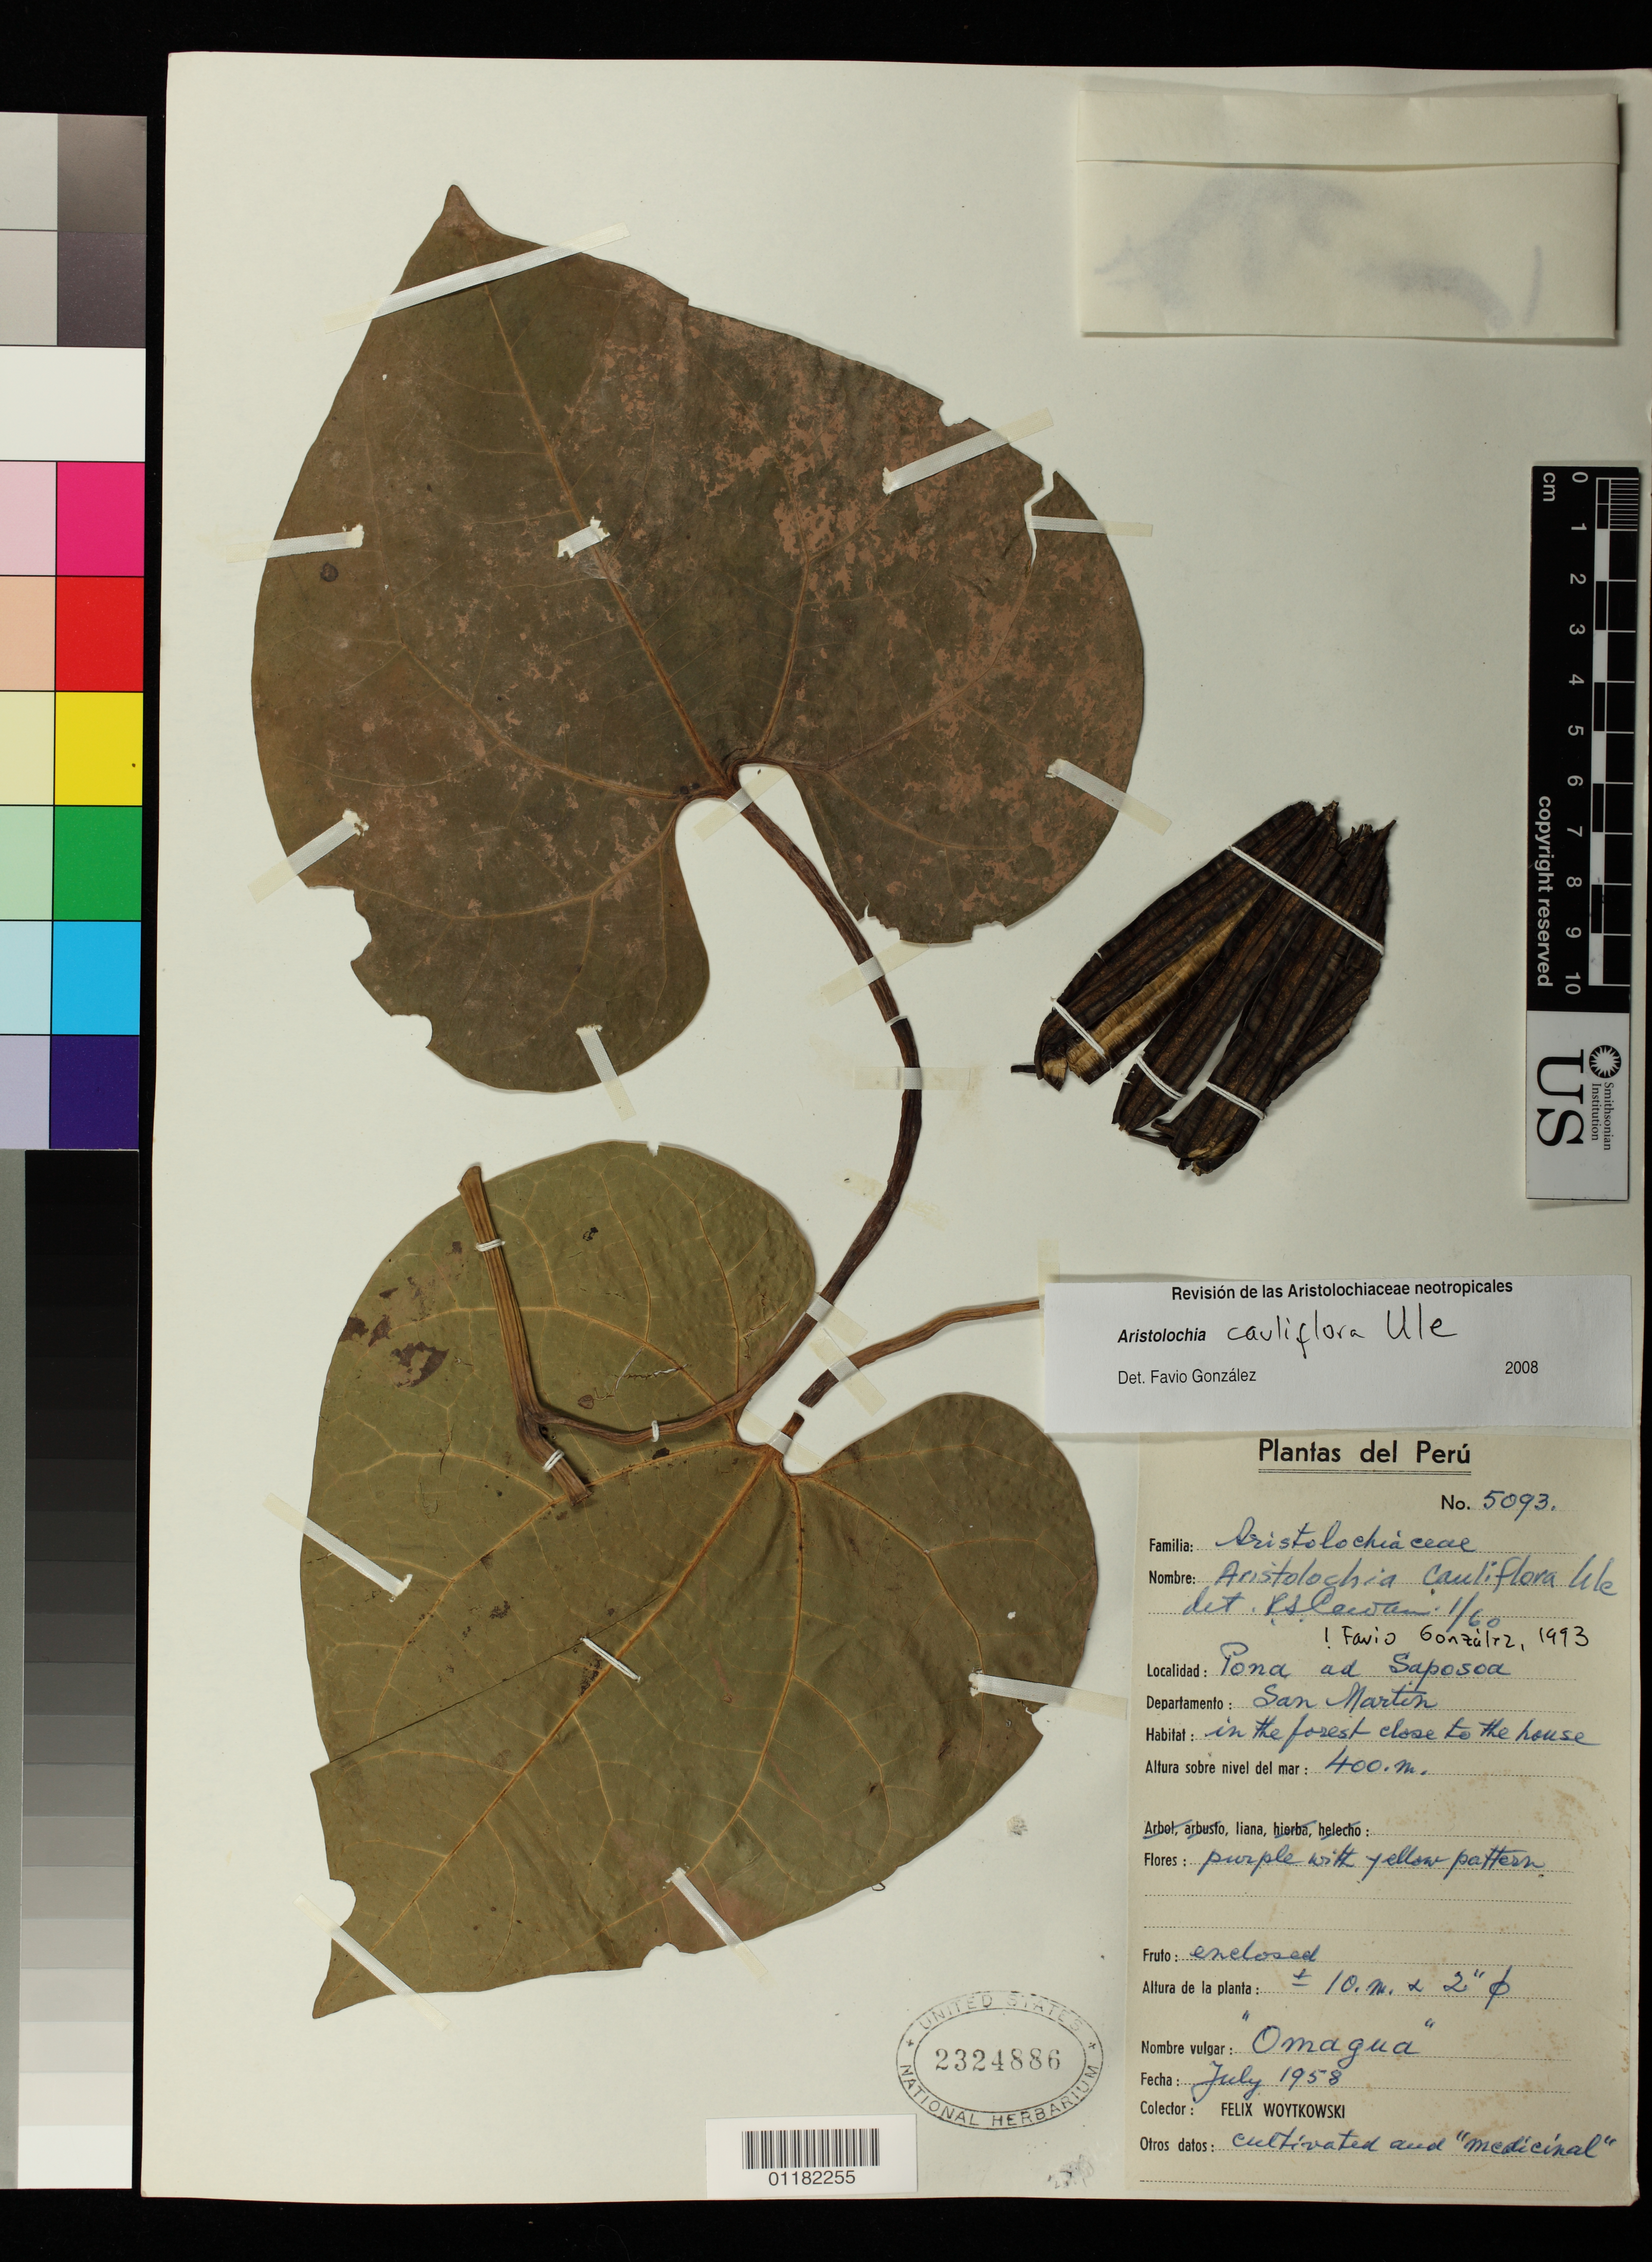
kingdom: Plantae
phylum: Tracheophyta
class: Magnoliopsida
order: Piperales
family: Aristolochiaceae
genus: Aristolochia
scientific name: Aristolochia cauliflora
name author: Ule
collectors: F. Woytkowski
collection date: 1958-07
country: Peru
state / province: San Martín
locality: Pona ad Saposoa.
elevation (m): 400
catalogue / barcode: US 2324886